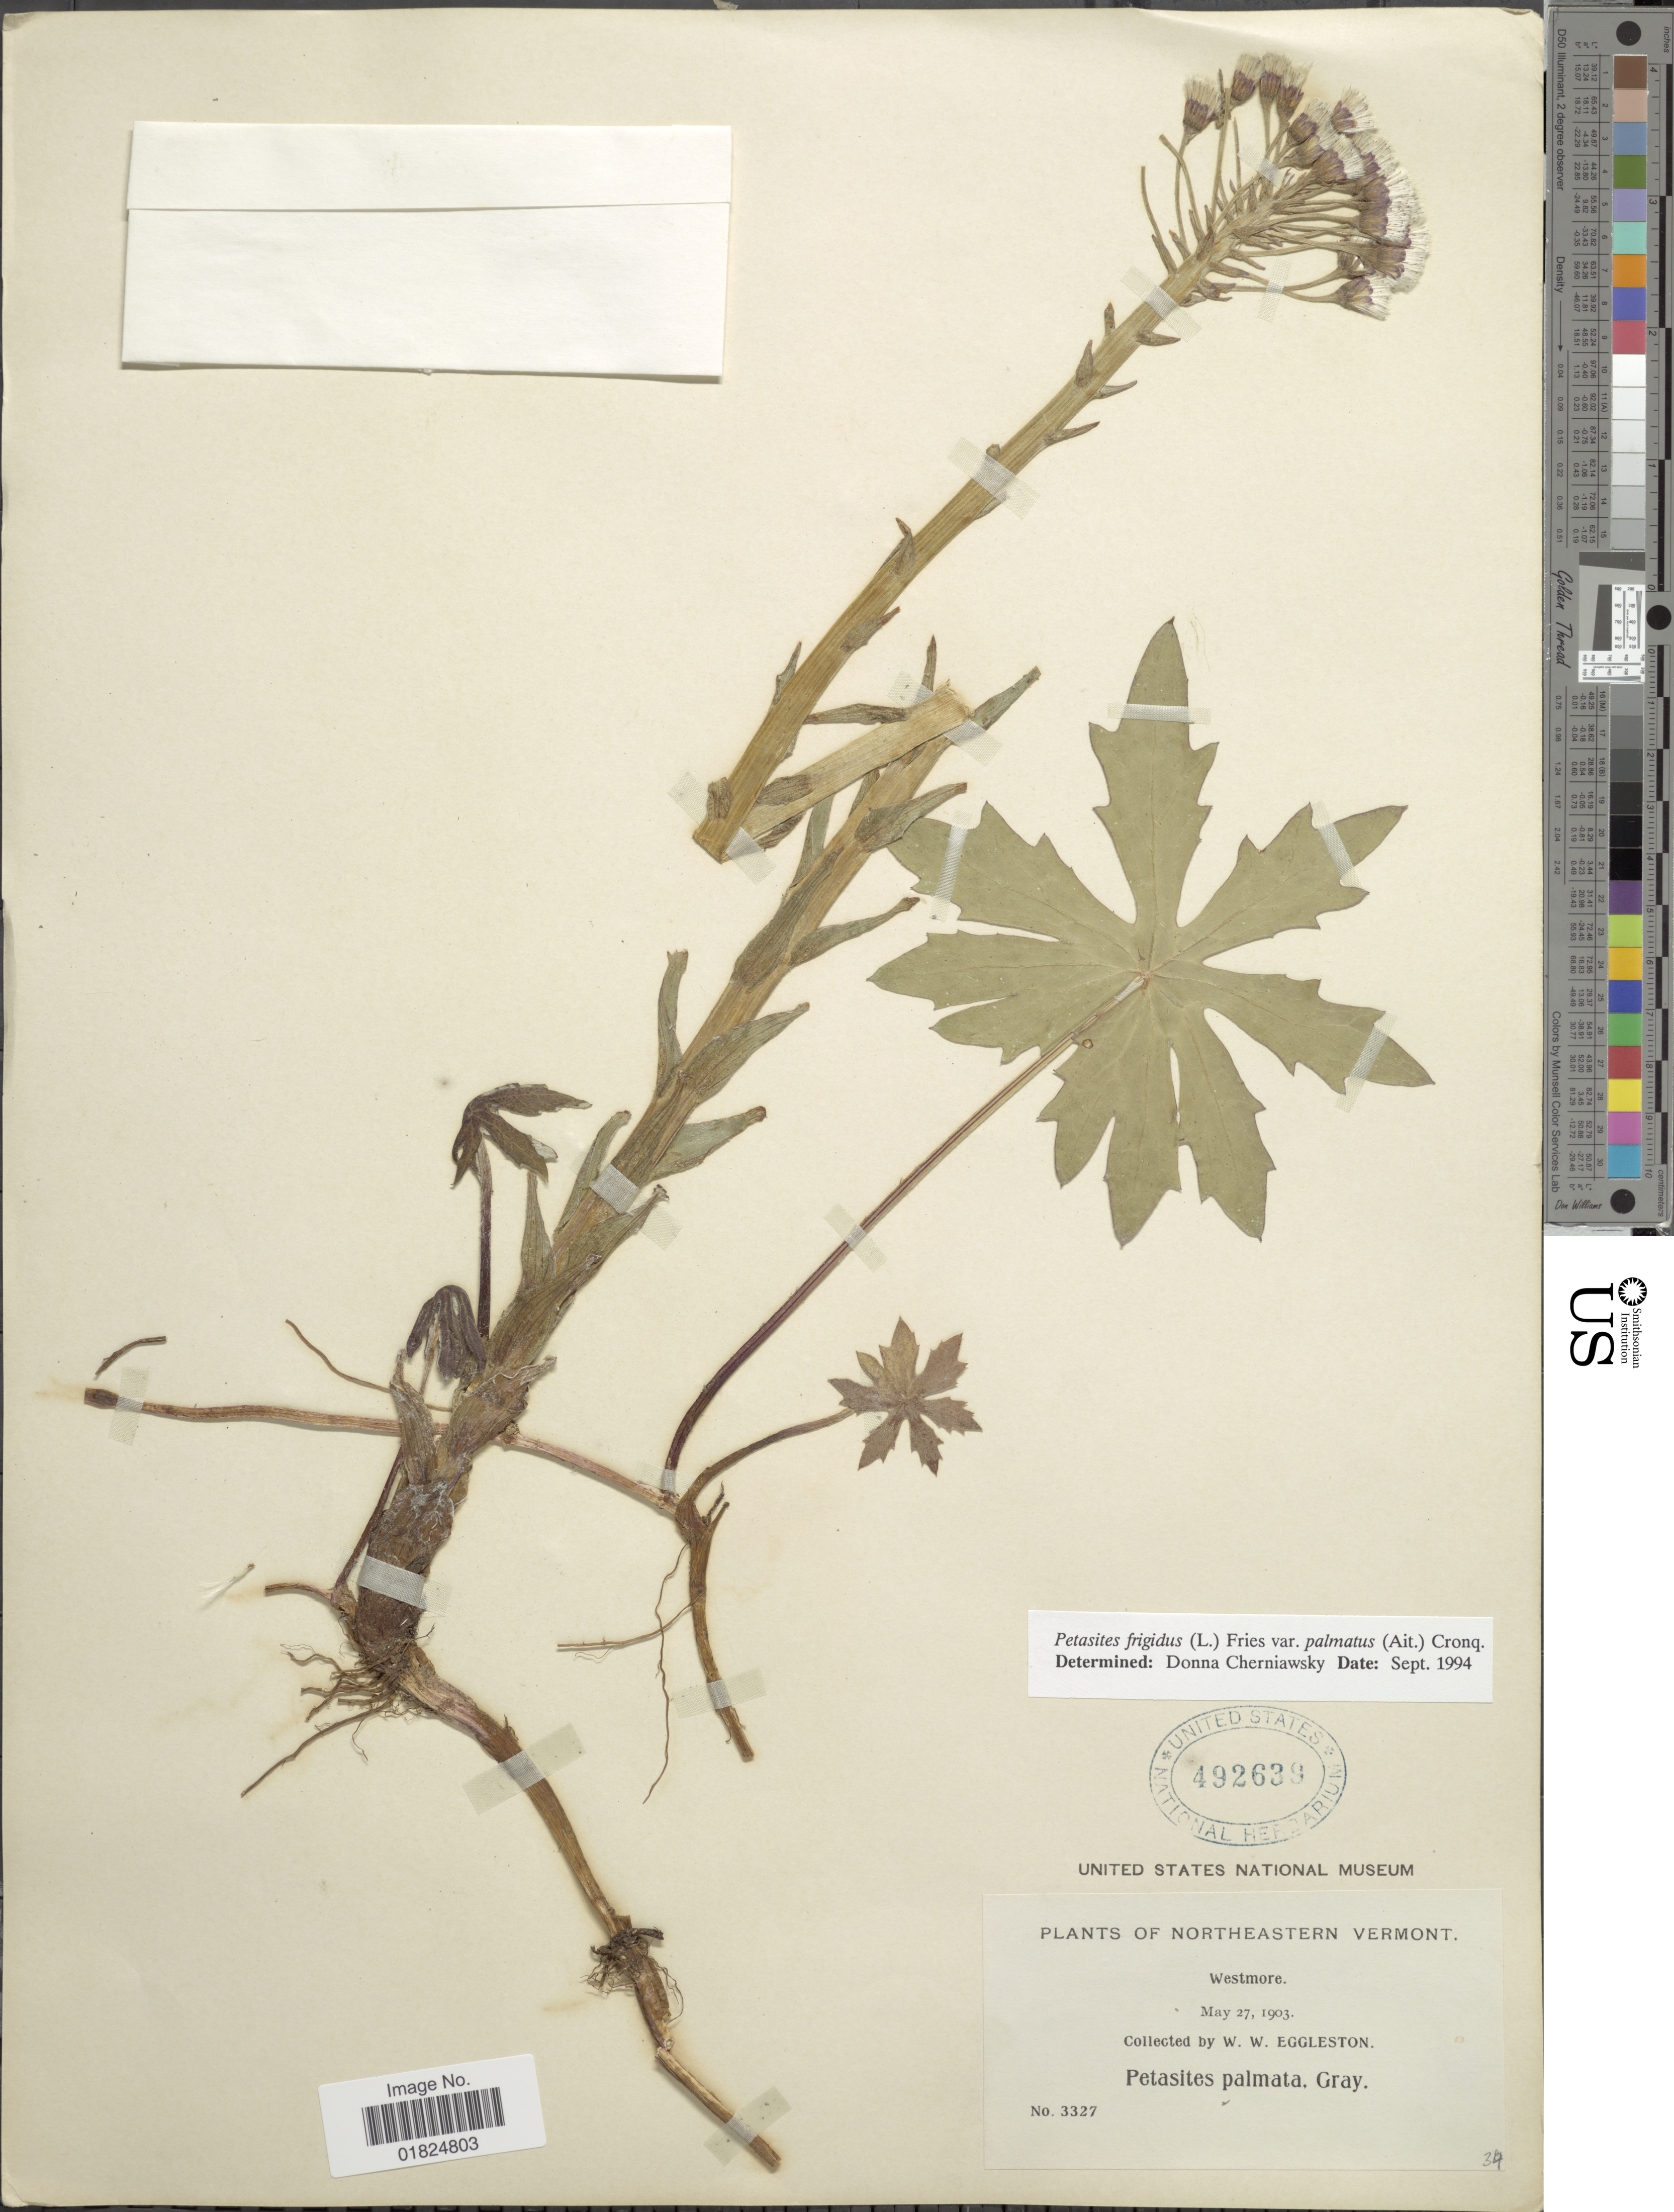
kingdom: Plantae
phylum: Tracheophyta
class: Magnoliopsida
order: Asterales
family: Asteraceae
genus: Petasites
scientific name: Petasites frigidus var. palmatus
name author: (Aiton) Cody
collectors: W. W. Eggleston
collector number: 3327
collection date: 1903-05-27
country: United States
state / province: Vermont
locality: Northeastern Vermont, Westmore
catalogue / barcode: US 492639